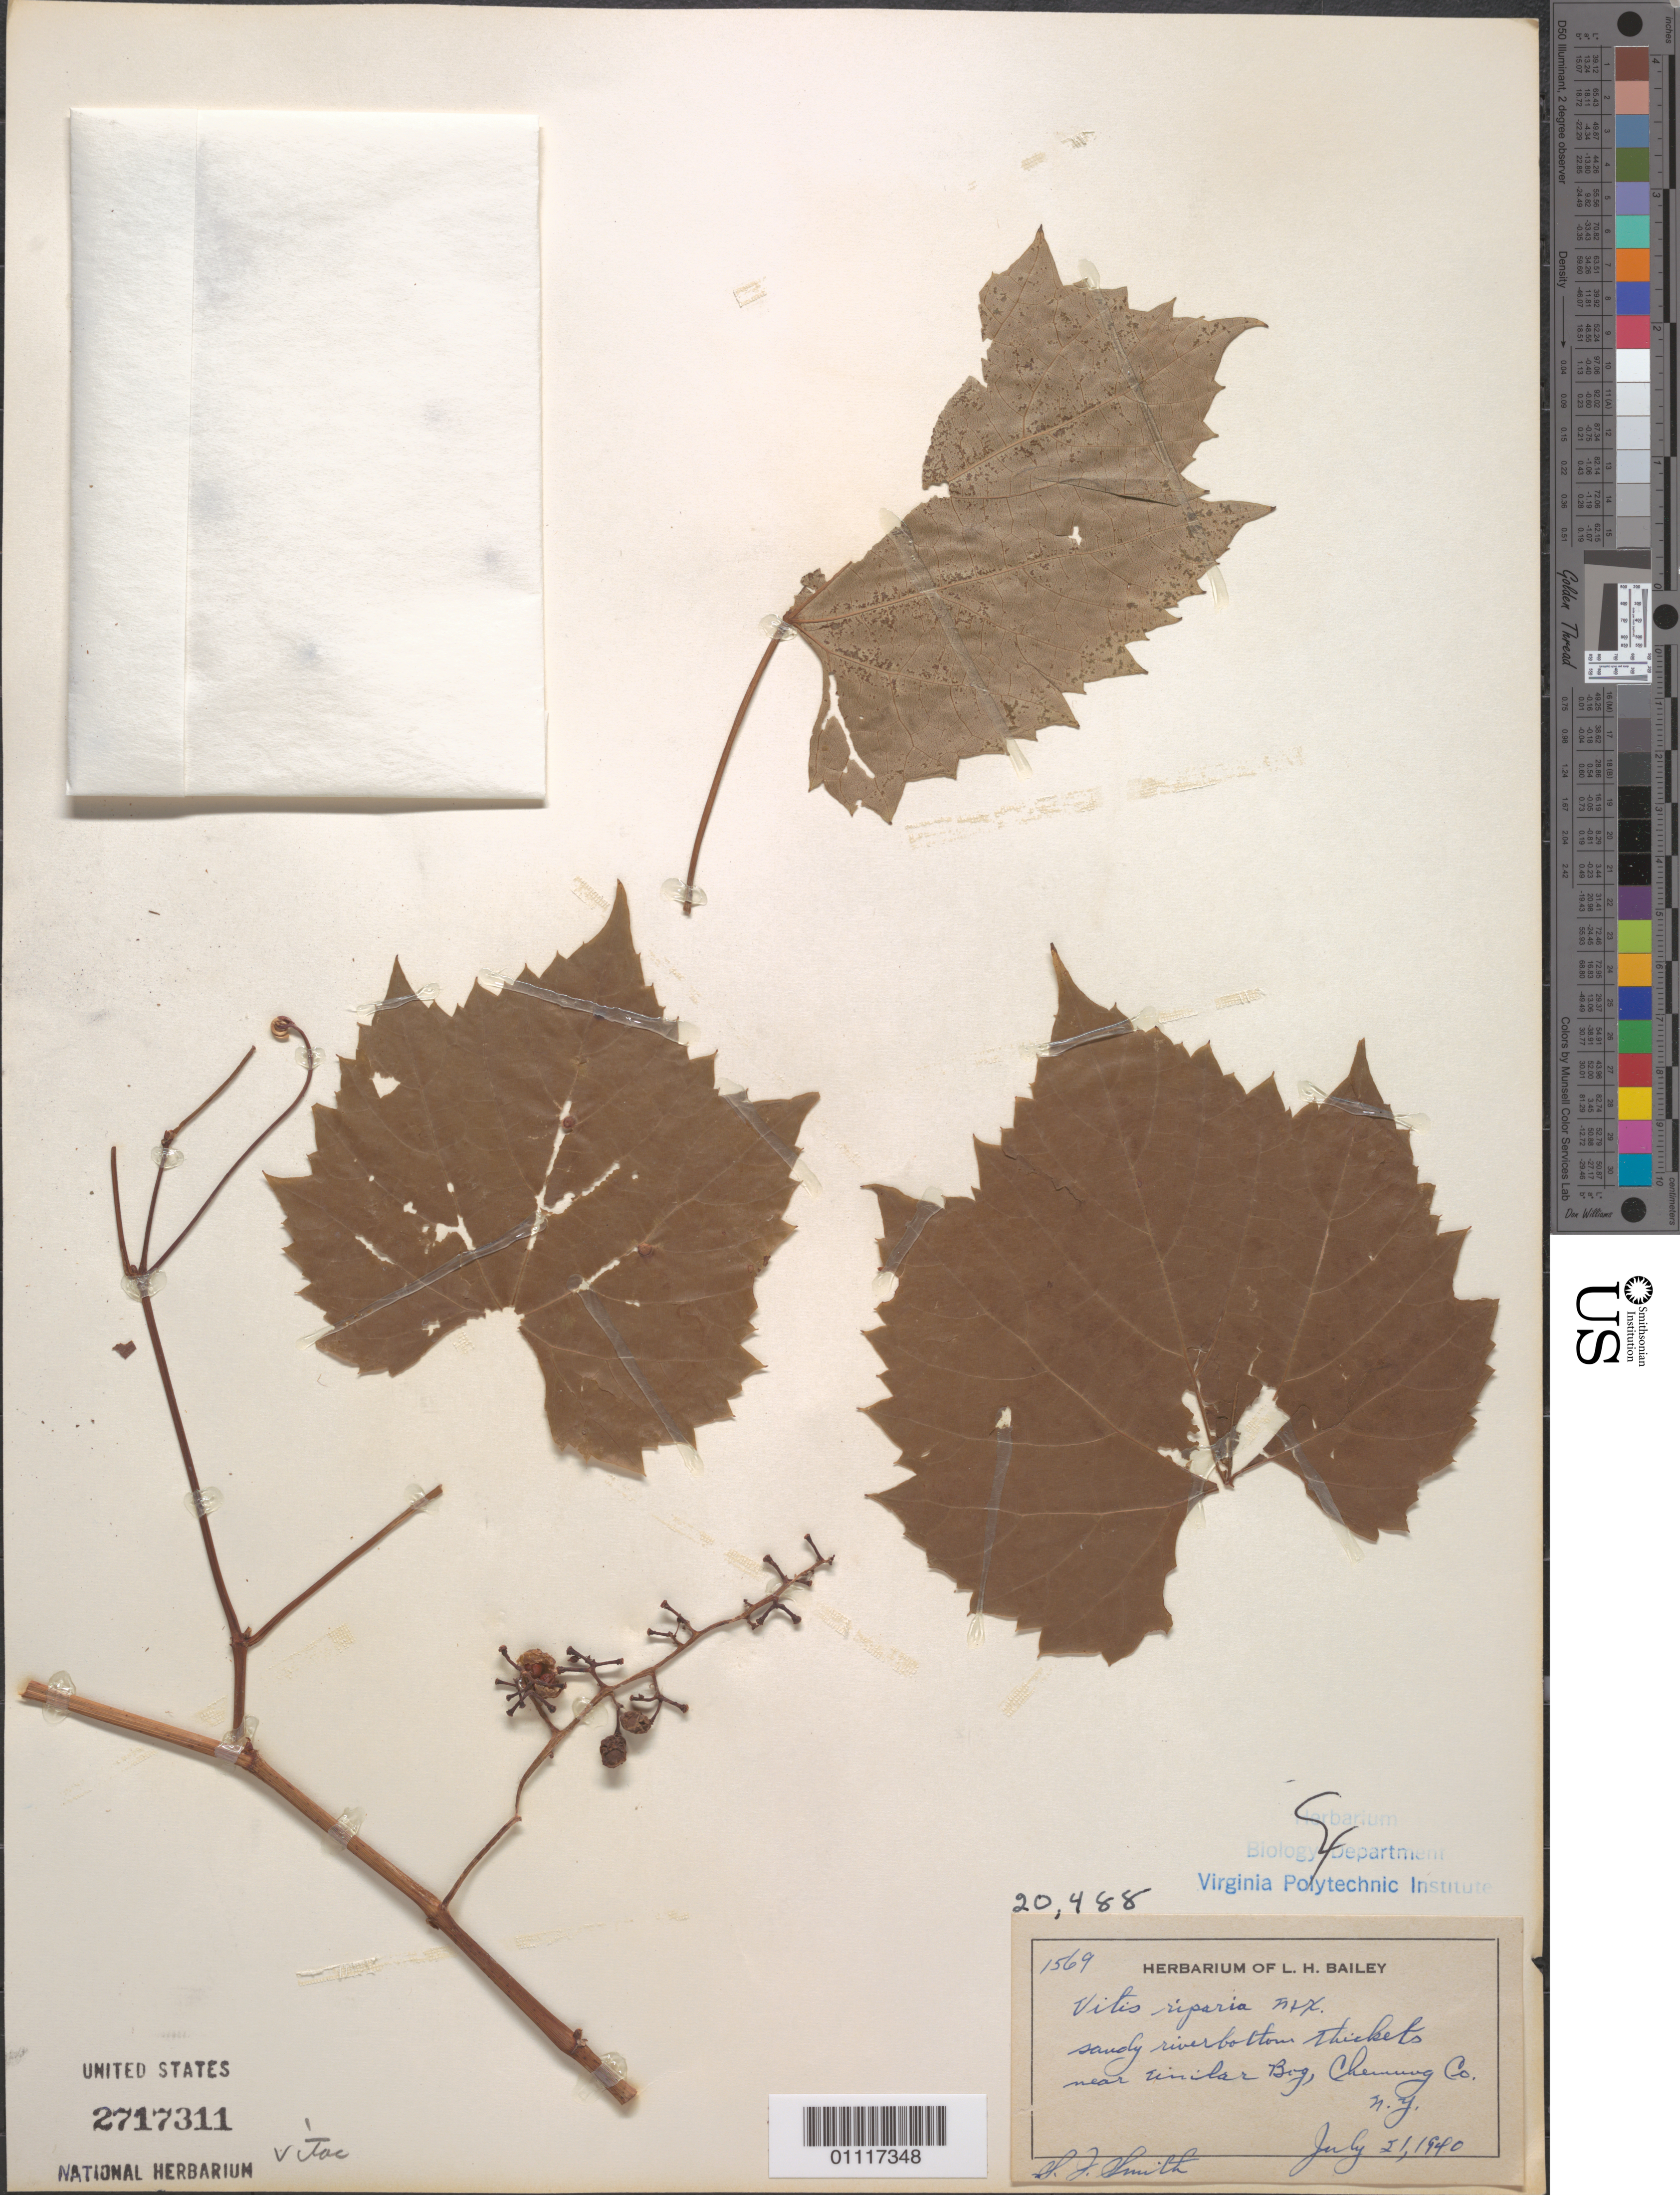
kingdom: Plantae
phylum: Tracheophyta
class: Magnoliopsida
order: Vitales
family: Vitaceae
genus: Vitis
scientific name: Vitis riparia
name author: Michx.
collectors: S. Smith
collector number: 1569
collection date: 1940-07-21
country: United States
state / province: New York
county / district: Chemung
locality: near cinibar [interpreted] Bog.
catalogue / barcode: US 2717311